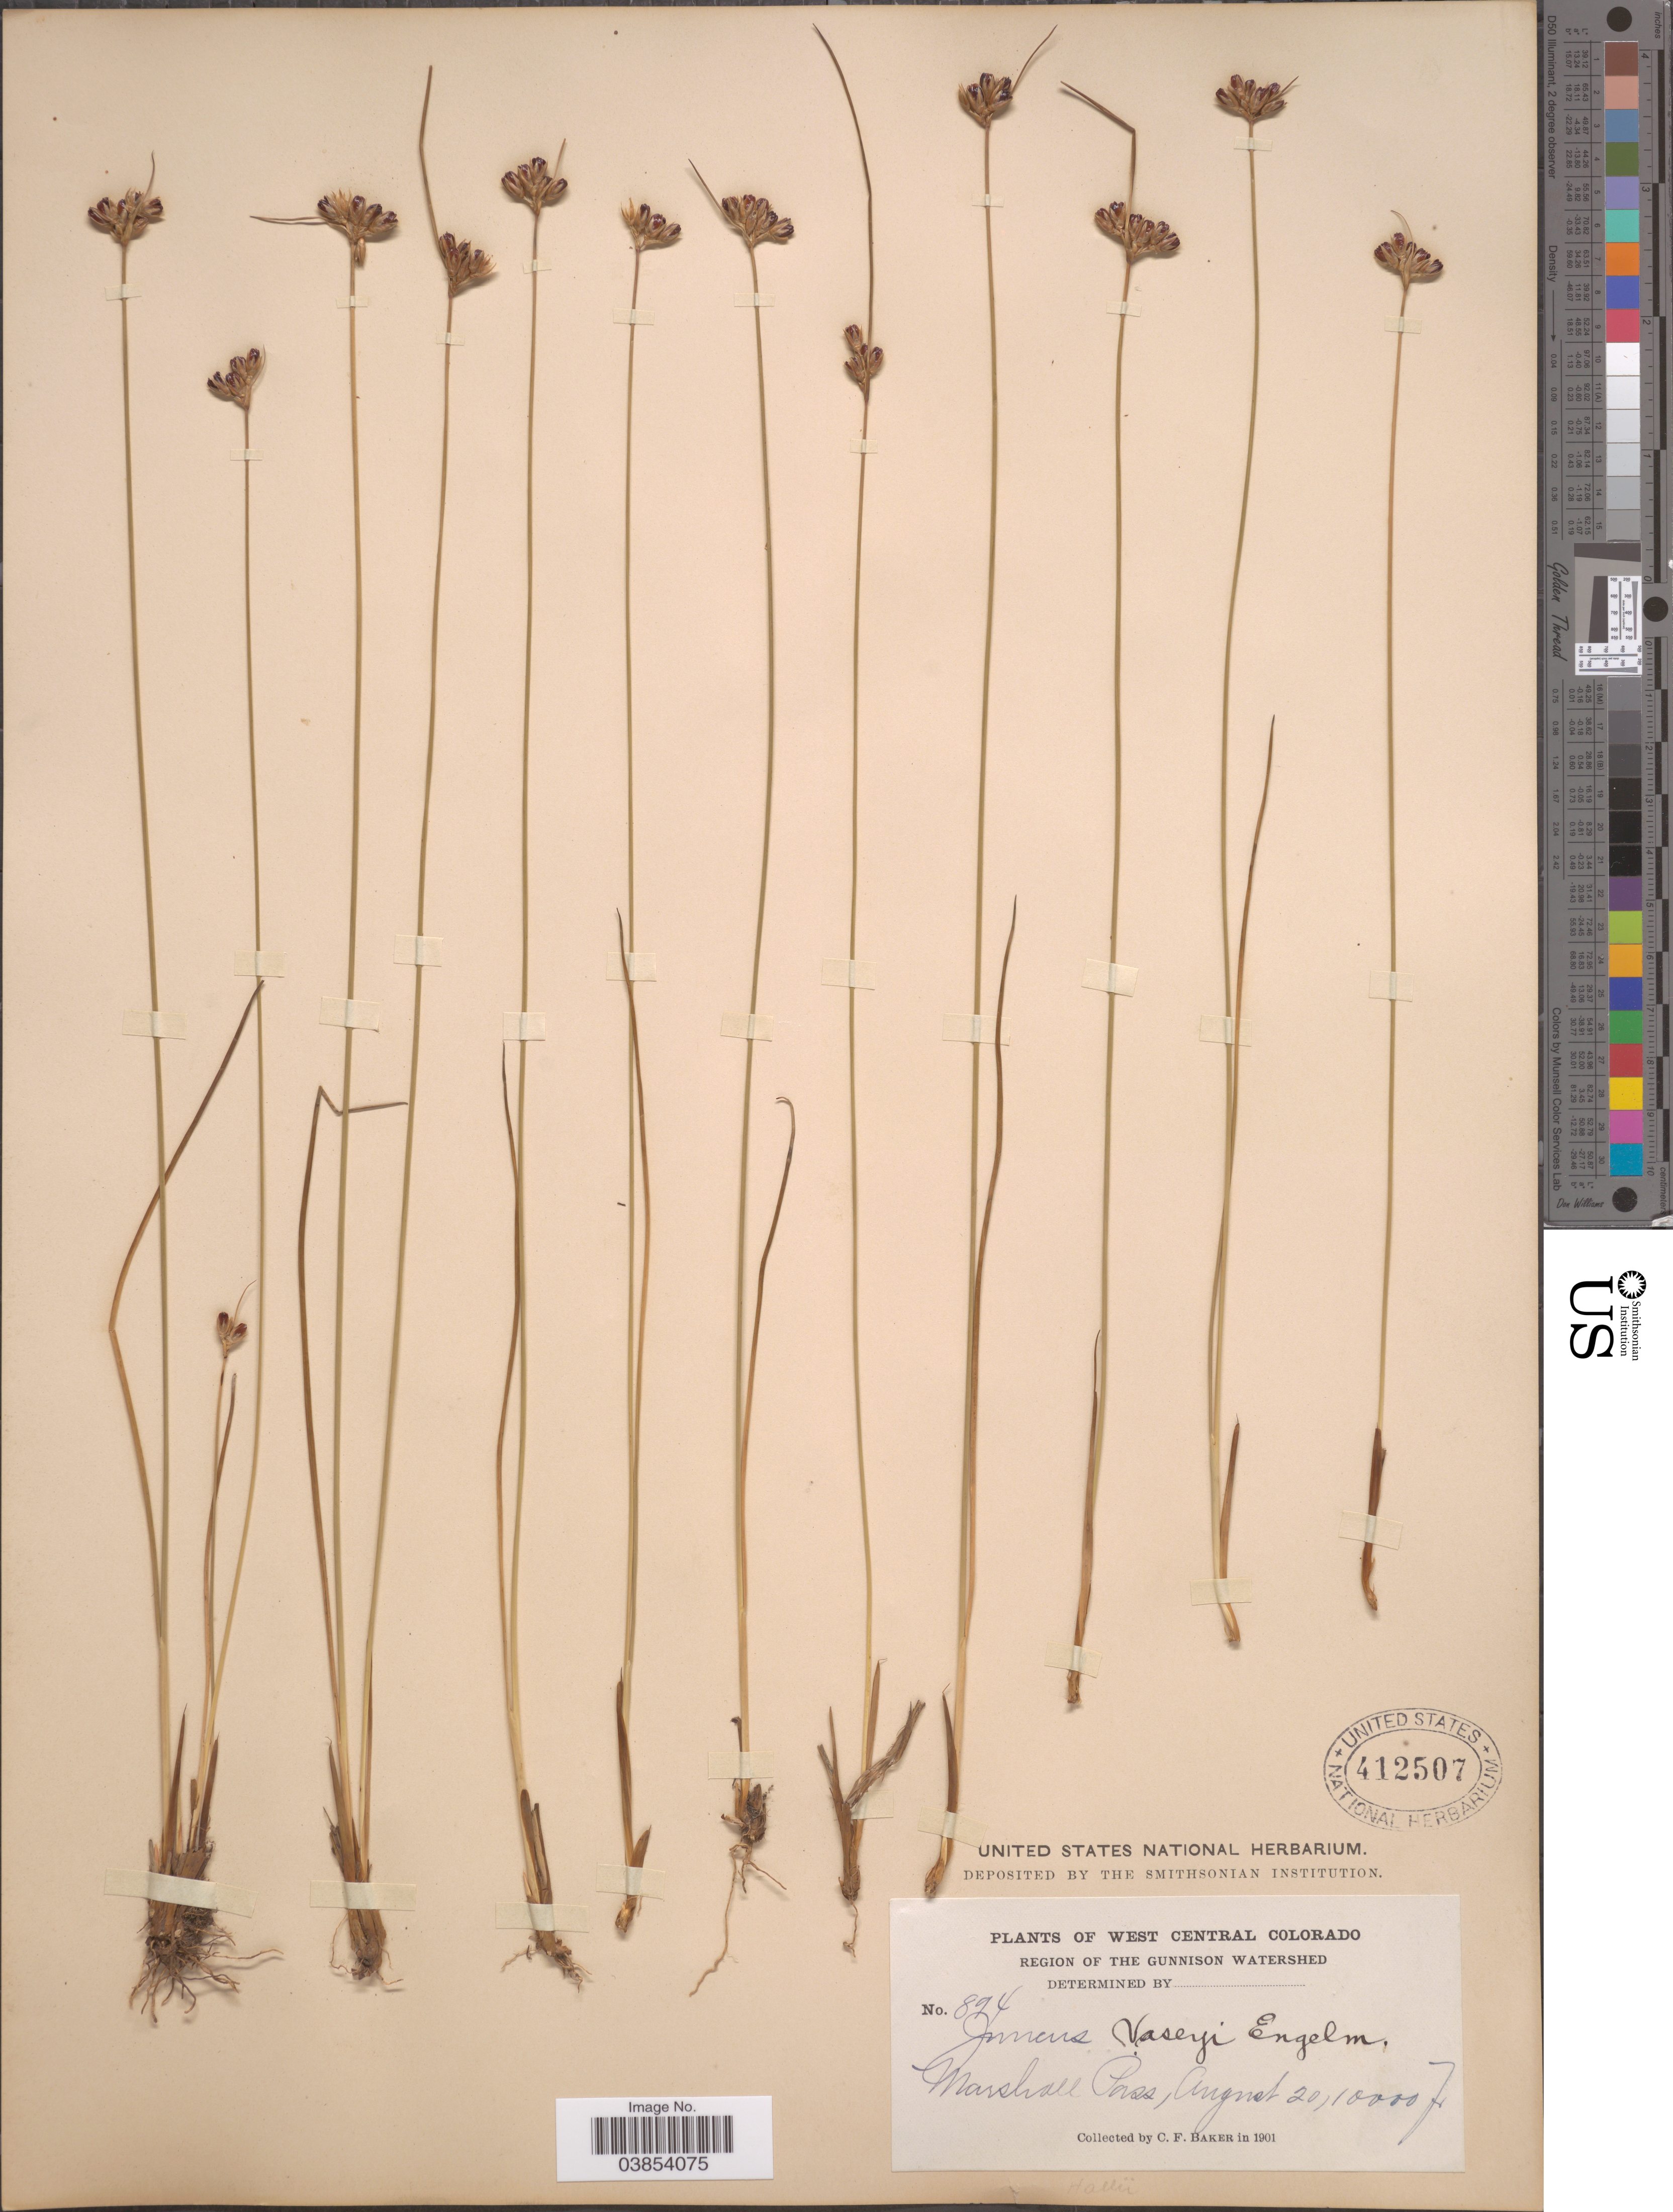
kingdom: Plantae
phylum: Tracheophyta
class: Liliopsida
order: Poales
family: Juncaceae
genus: Juncus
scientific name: Juncus hallii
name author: Engelm.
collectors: C. F. Baker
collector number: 894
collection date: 1901-08-20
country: United States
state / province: Colorado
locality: West Central Colorado. Region of the Gunnison Watershed. Marshall Pass.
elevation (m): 3048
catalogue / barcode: US 412507